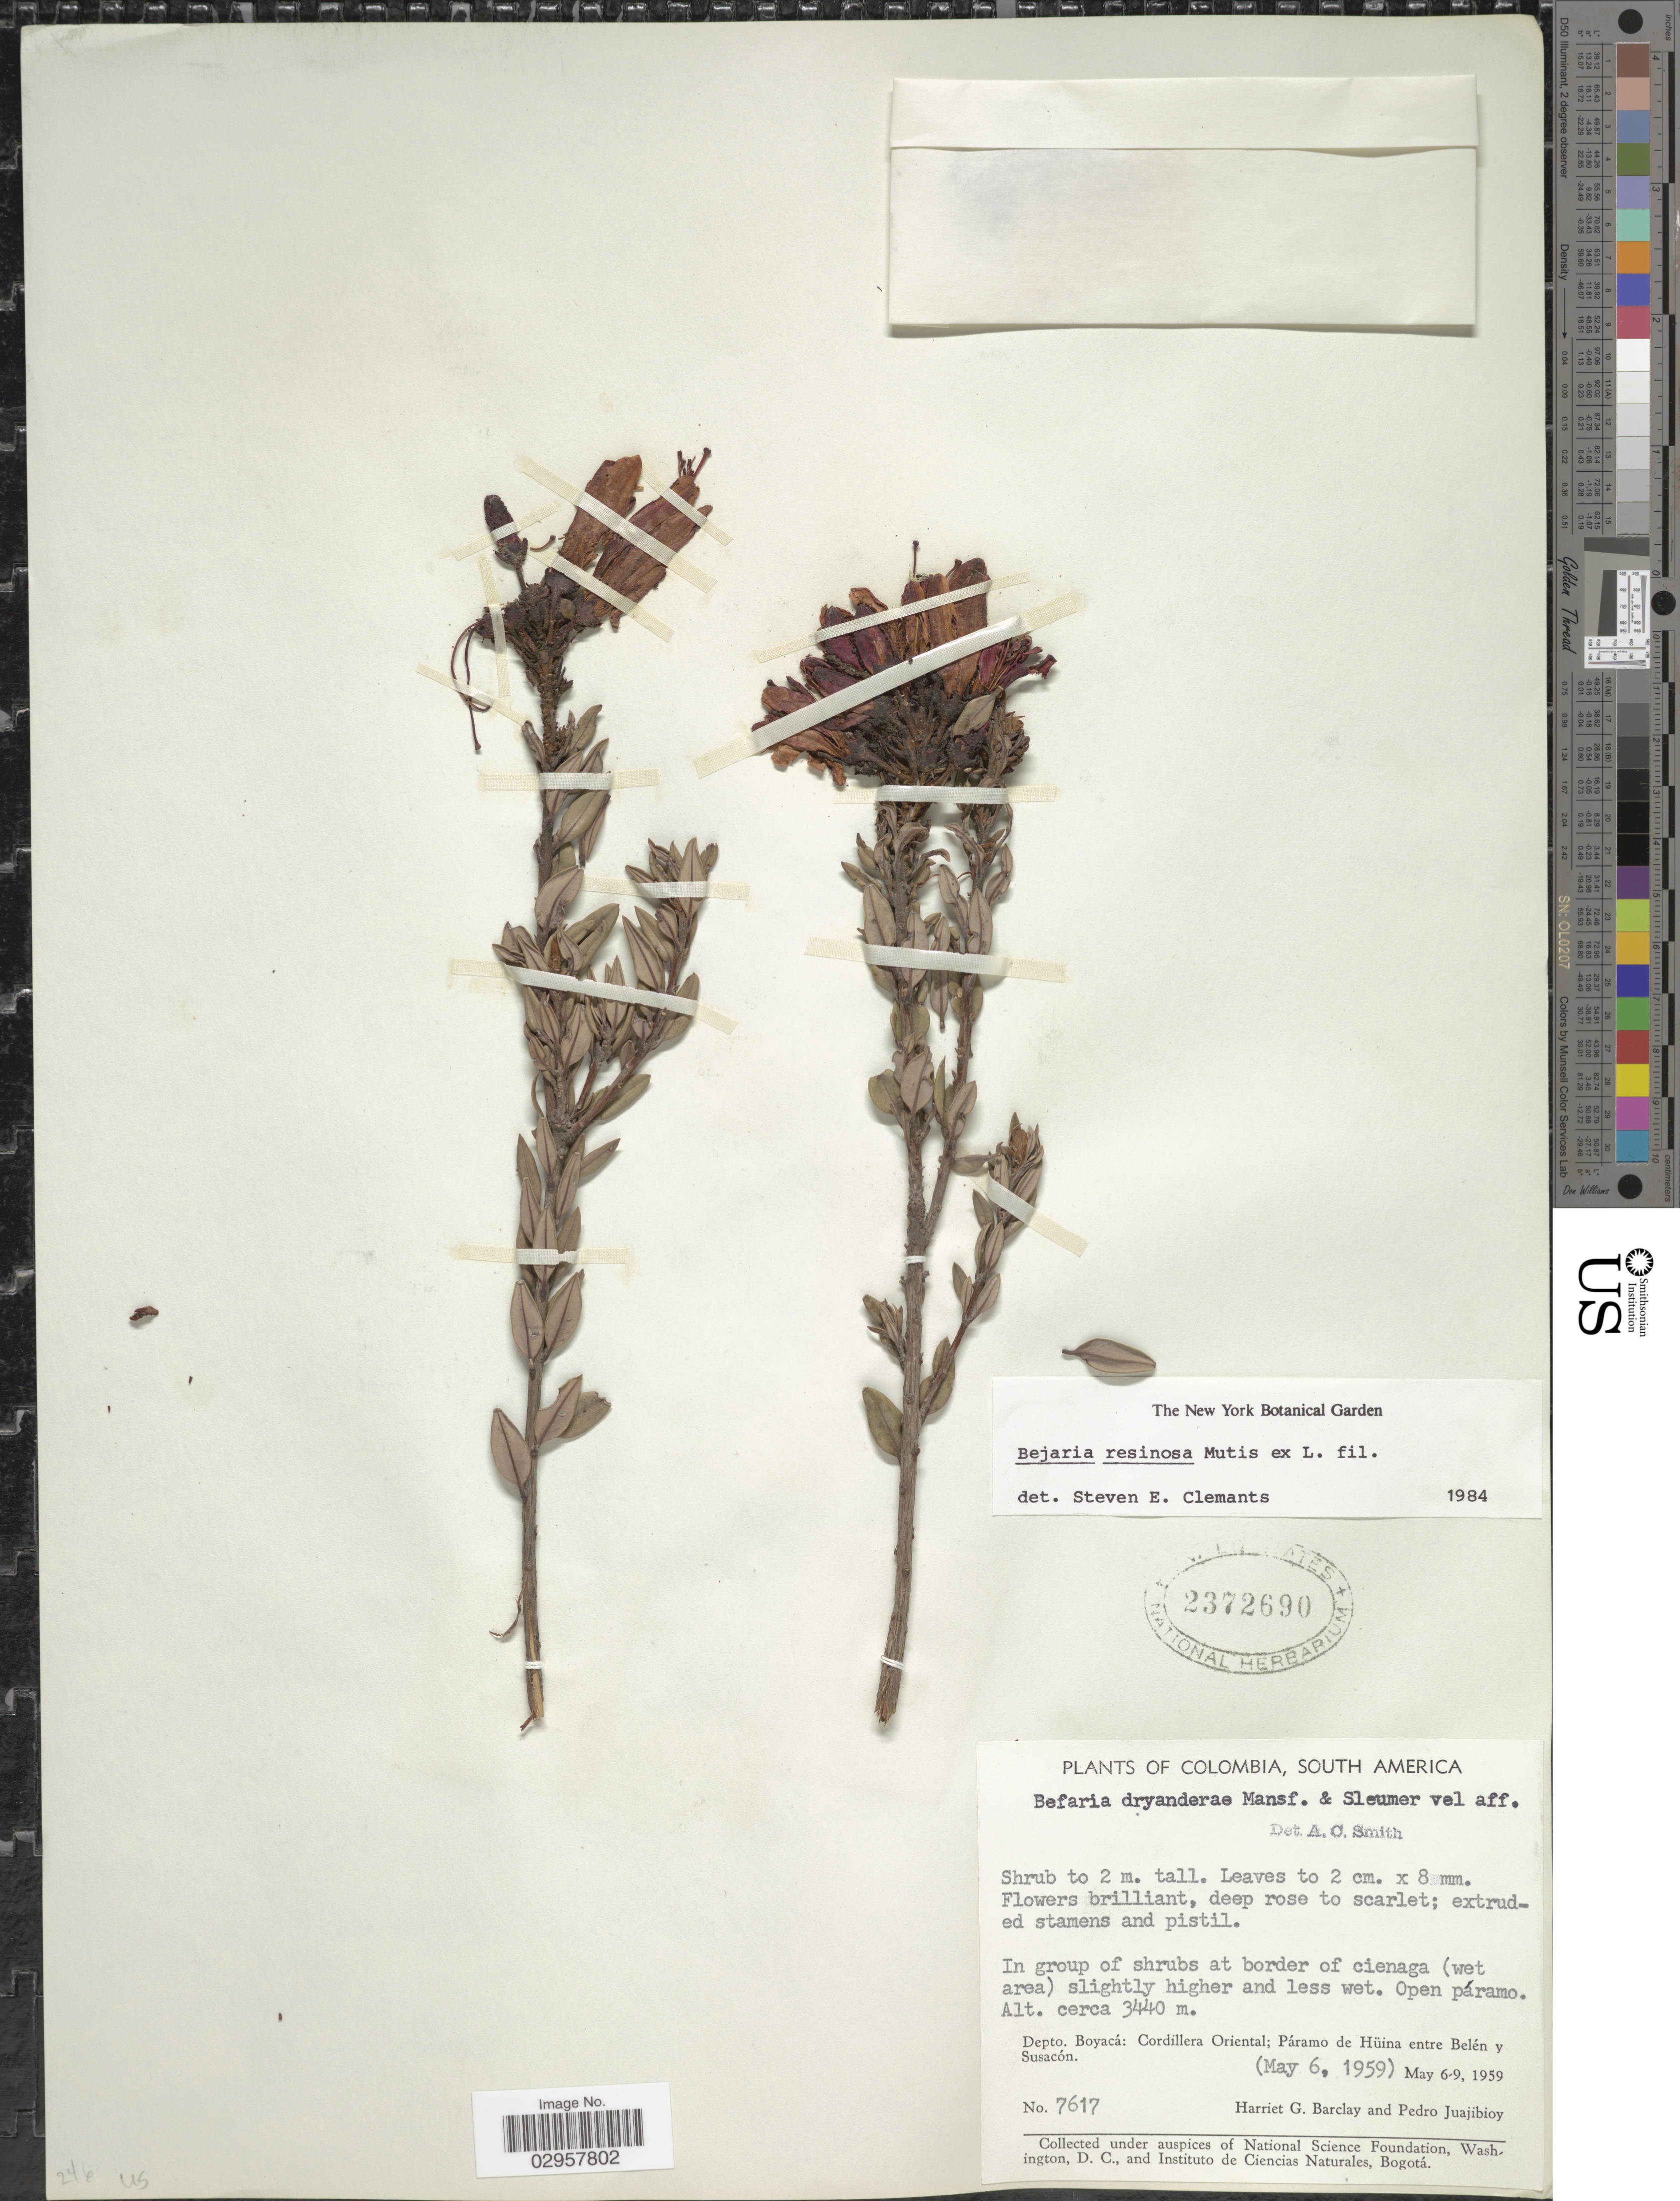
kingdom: Plantae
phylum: Tracheophyta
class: Magnoliopsida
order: Ericales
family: Ericaceae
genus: Befaria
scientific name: Befaria resinosa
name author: Mutis ex L. f.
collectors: H. G. Barclay & P. Juajibioy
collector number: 7617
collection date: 1959-05-06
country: Colombia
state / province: Boyacá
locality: Depto. Boyacá: Cordillera Oriental; Páramo de Hüina entre Belén u Susacón.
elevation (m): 3440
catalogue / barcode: US 2372690